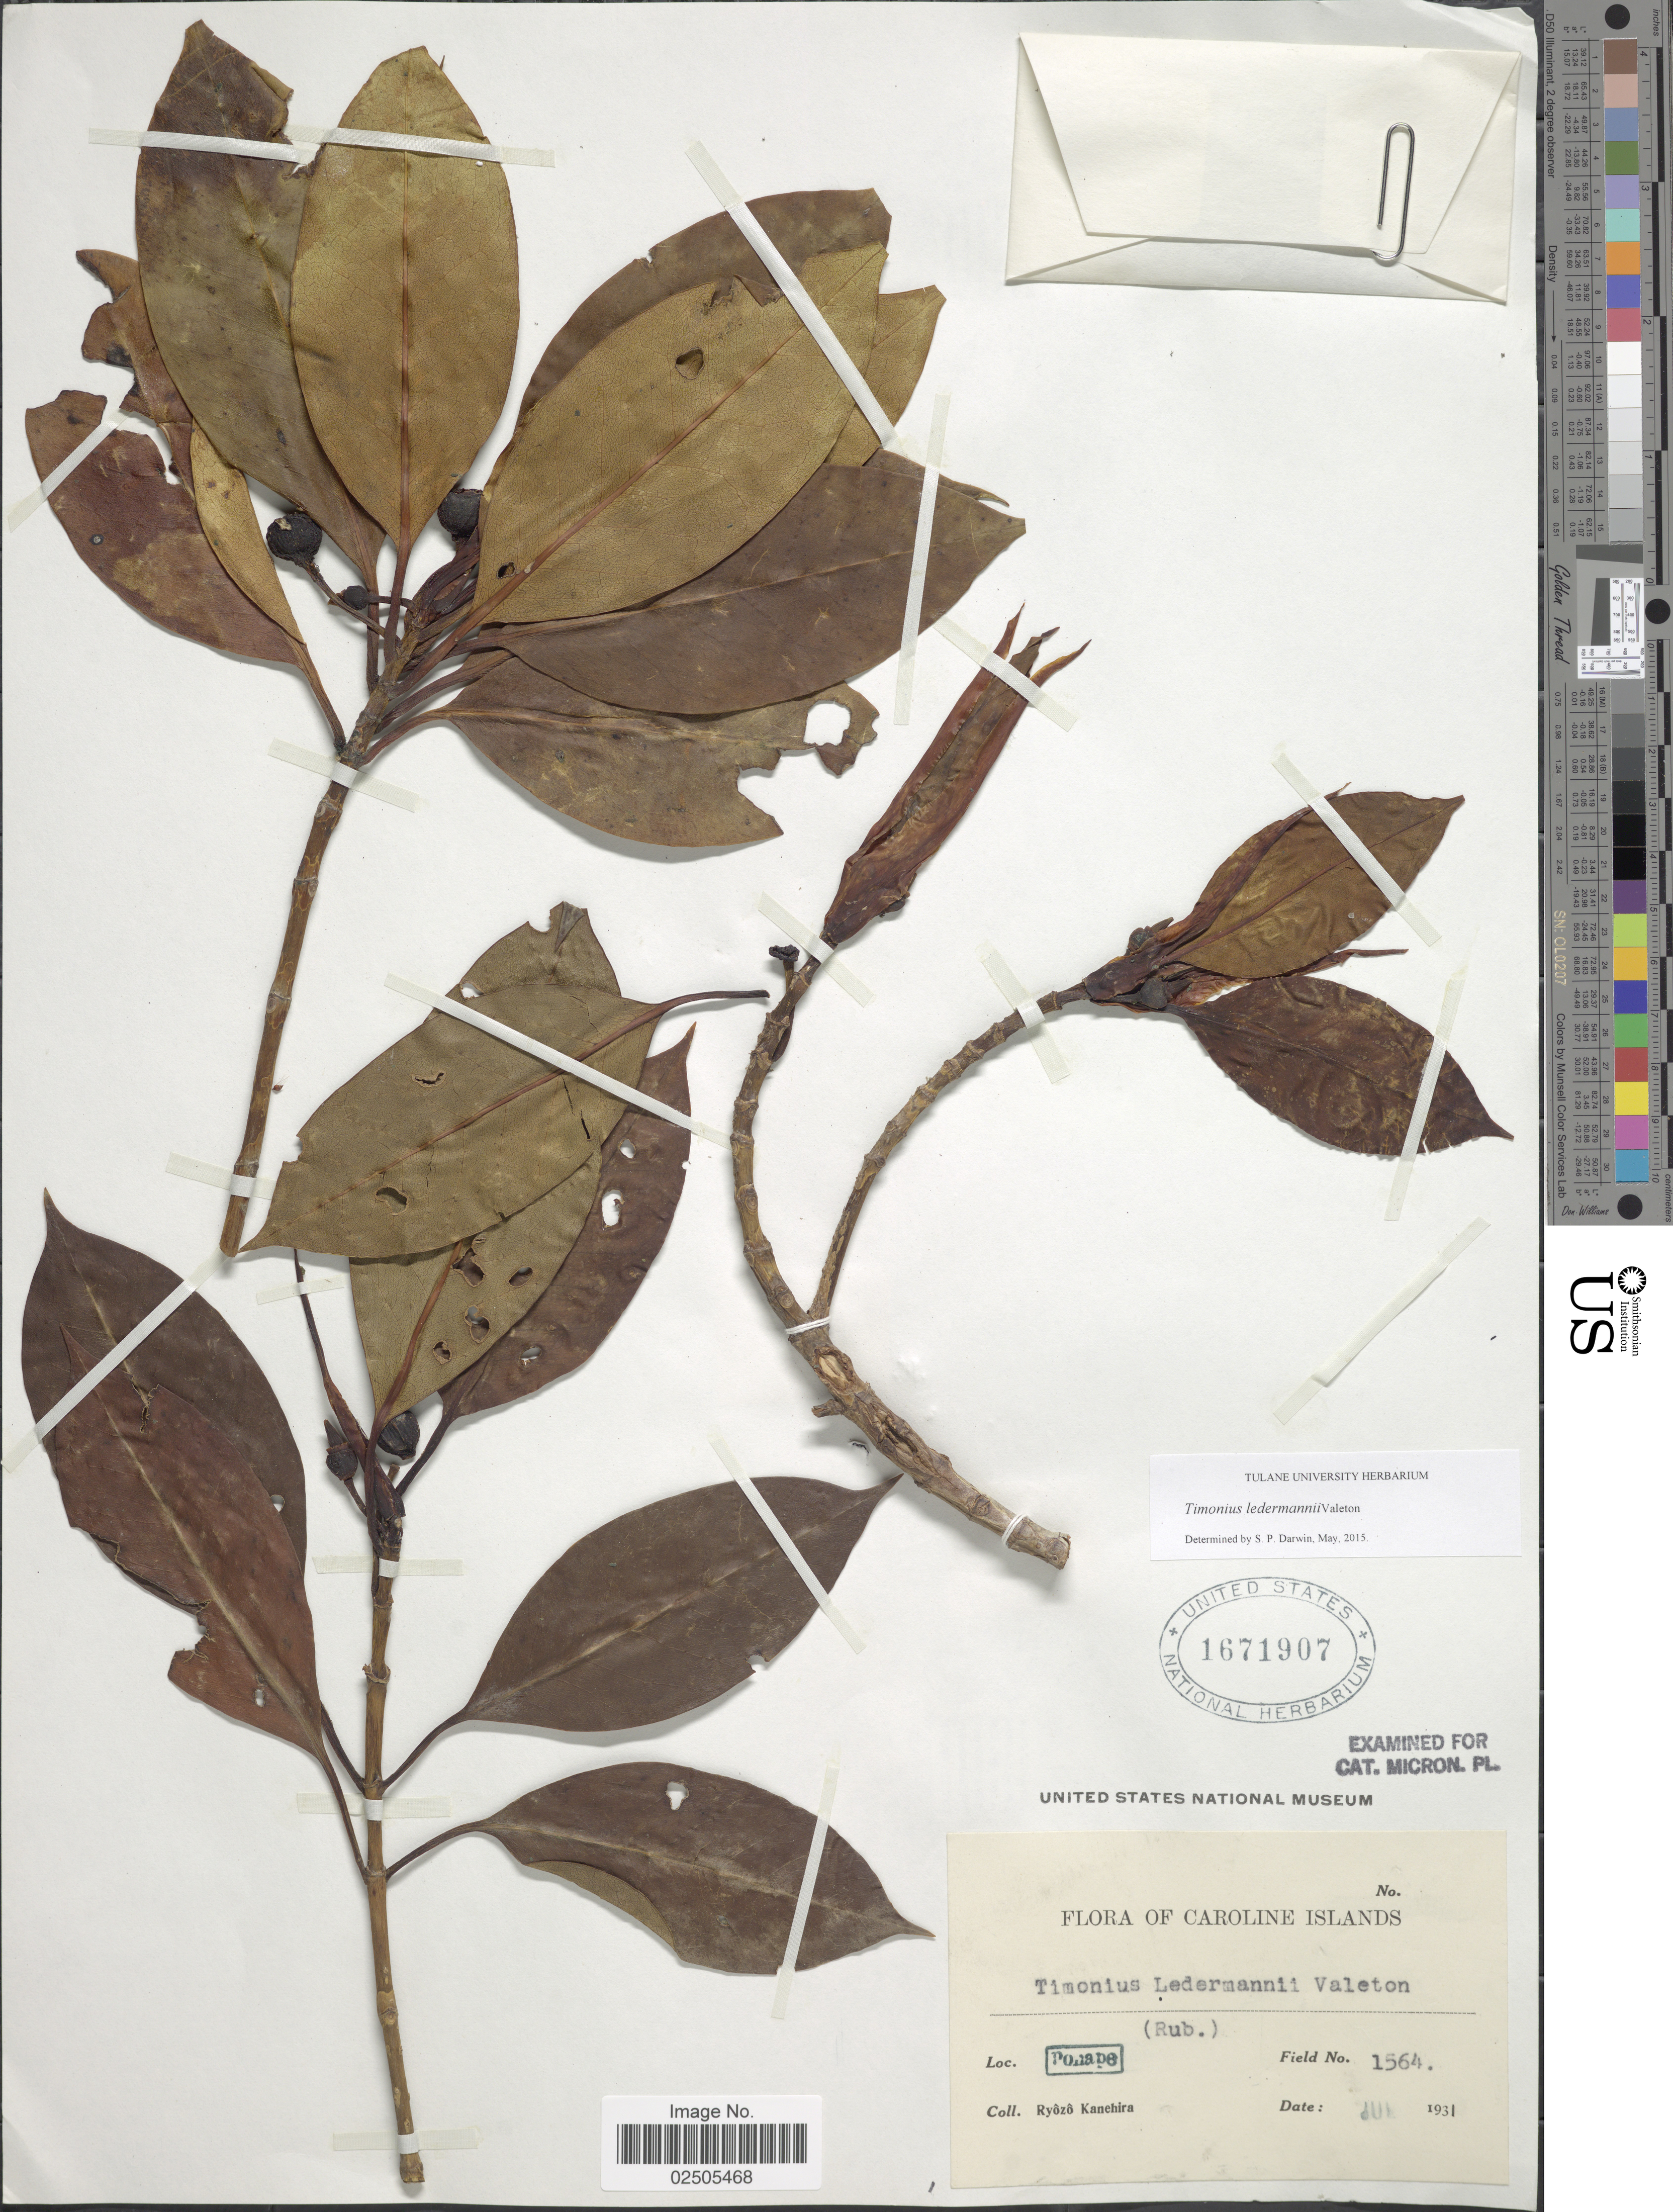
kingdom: Plantae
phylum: Tracheophyta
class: Magnoliopsida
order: Gentianales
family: Rubiaceae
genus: Timonius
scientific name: Timonius ledermannii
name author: Valeton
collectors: R. Kanehira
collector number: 1564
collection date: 1931-07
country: Micronesia, Federated States of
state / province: Pohnpei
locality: Caroline Islands, Ponape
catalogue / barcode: US 1671907